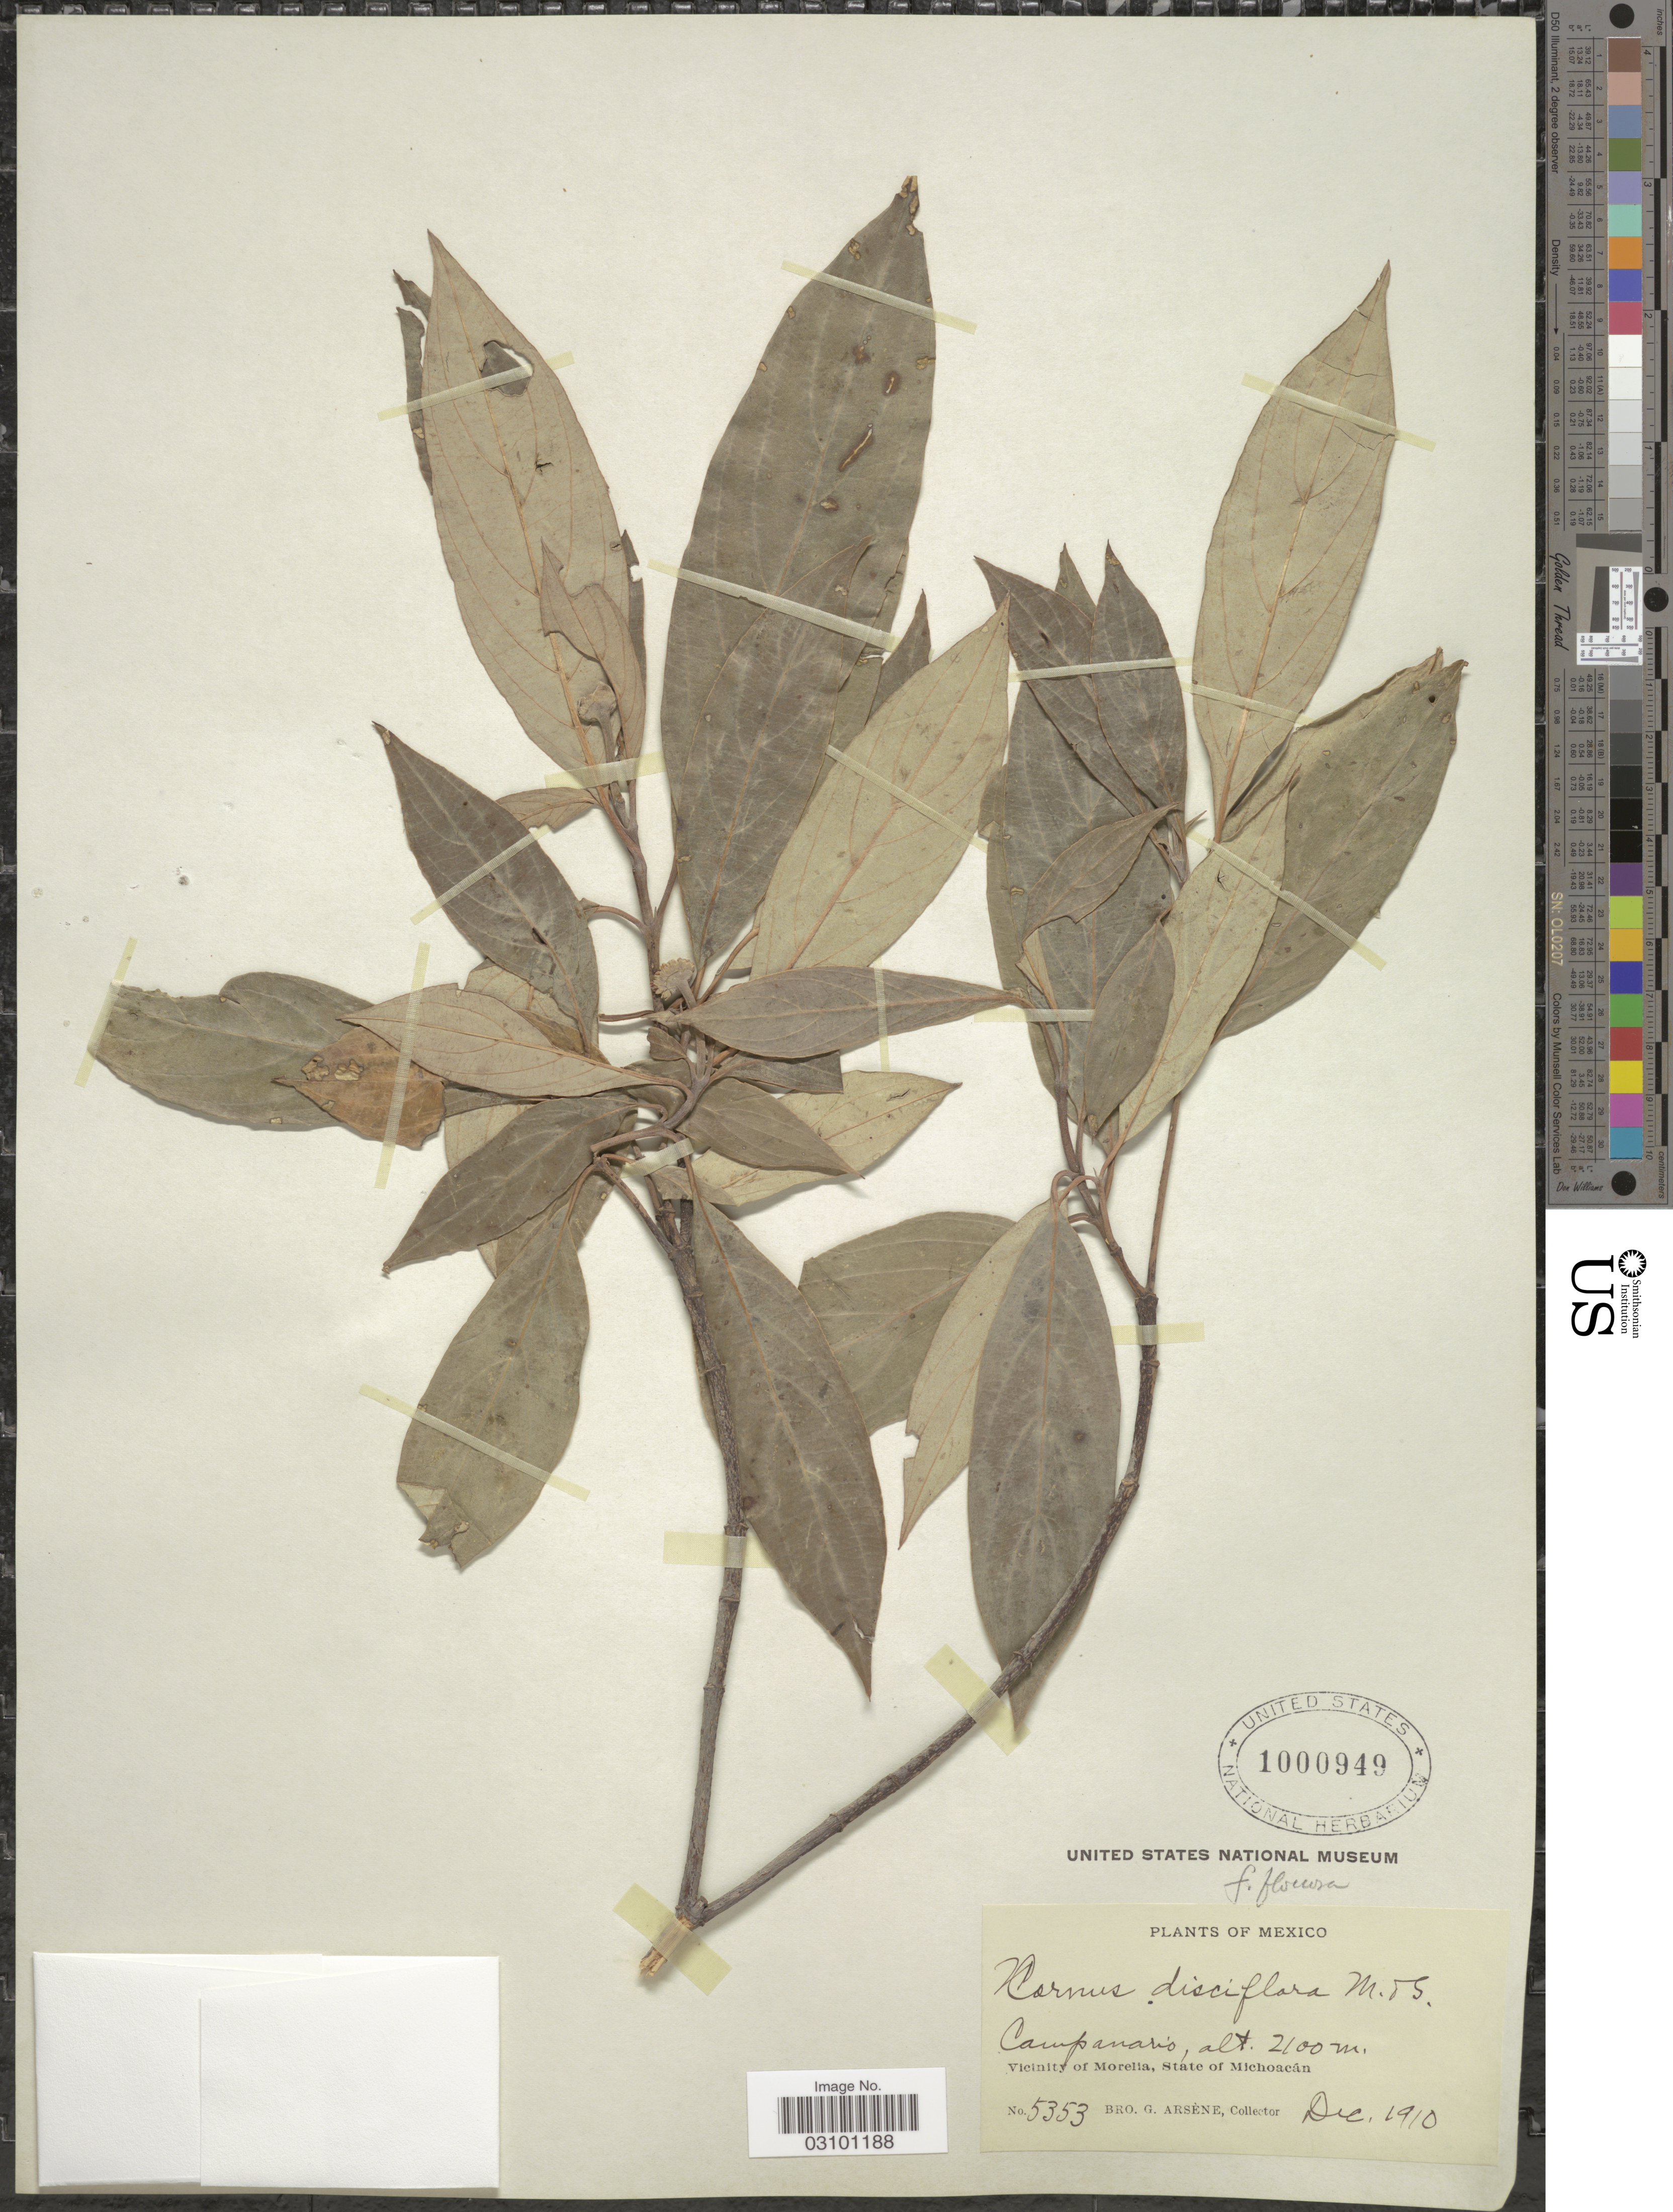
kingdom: Plantae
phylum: Tracheophyta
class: Magnoliopsida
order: Cornales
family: Cornaceae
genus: Cornus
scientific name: Cornus disciflora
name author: Moc. & Sessé ex DC.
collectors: Bro. G. Arsène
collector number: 5353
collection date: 1910-12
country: Mexico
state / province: Michoacán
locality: Campanario. Vicinity of Morelia.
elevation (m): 2100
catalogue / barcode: US 1000949